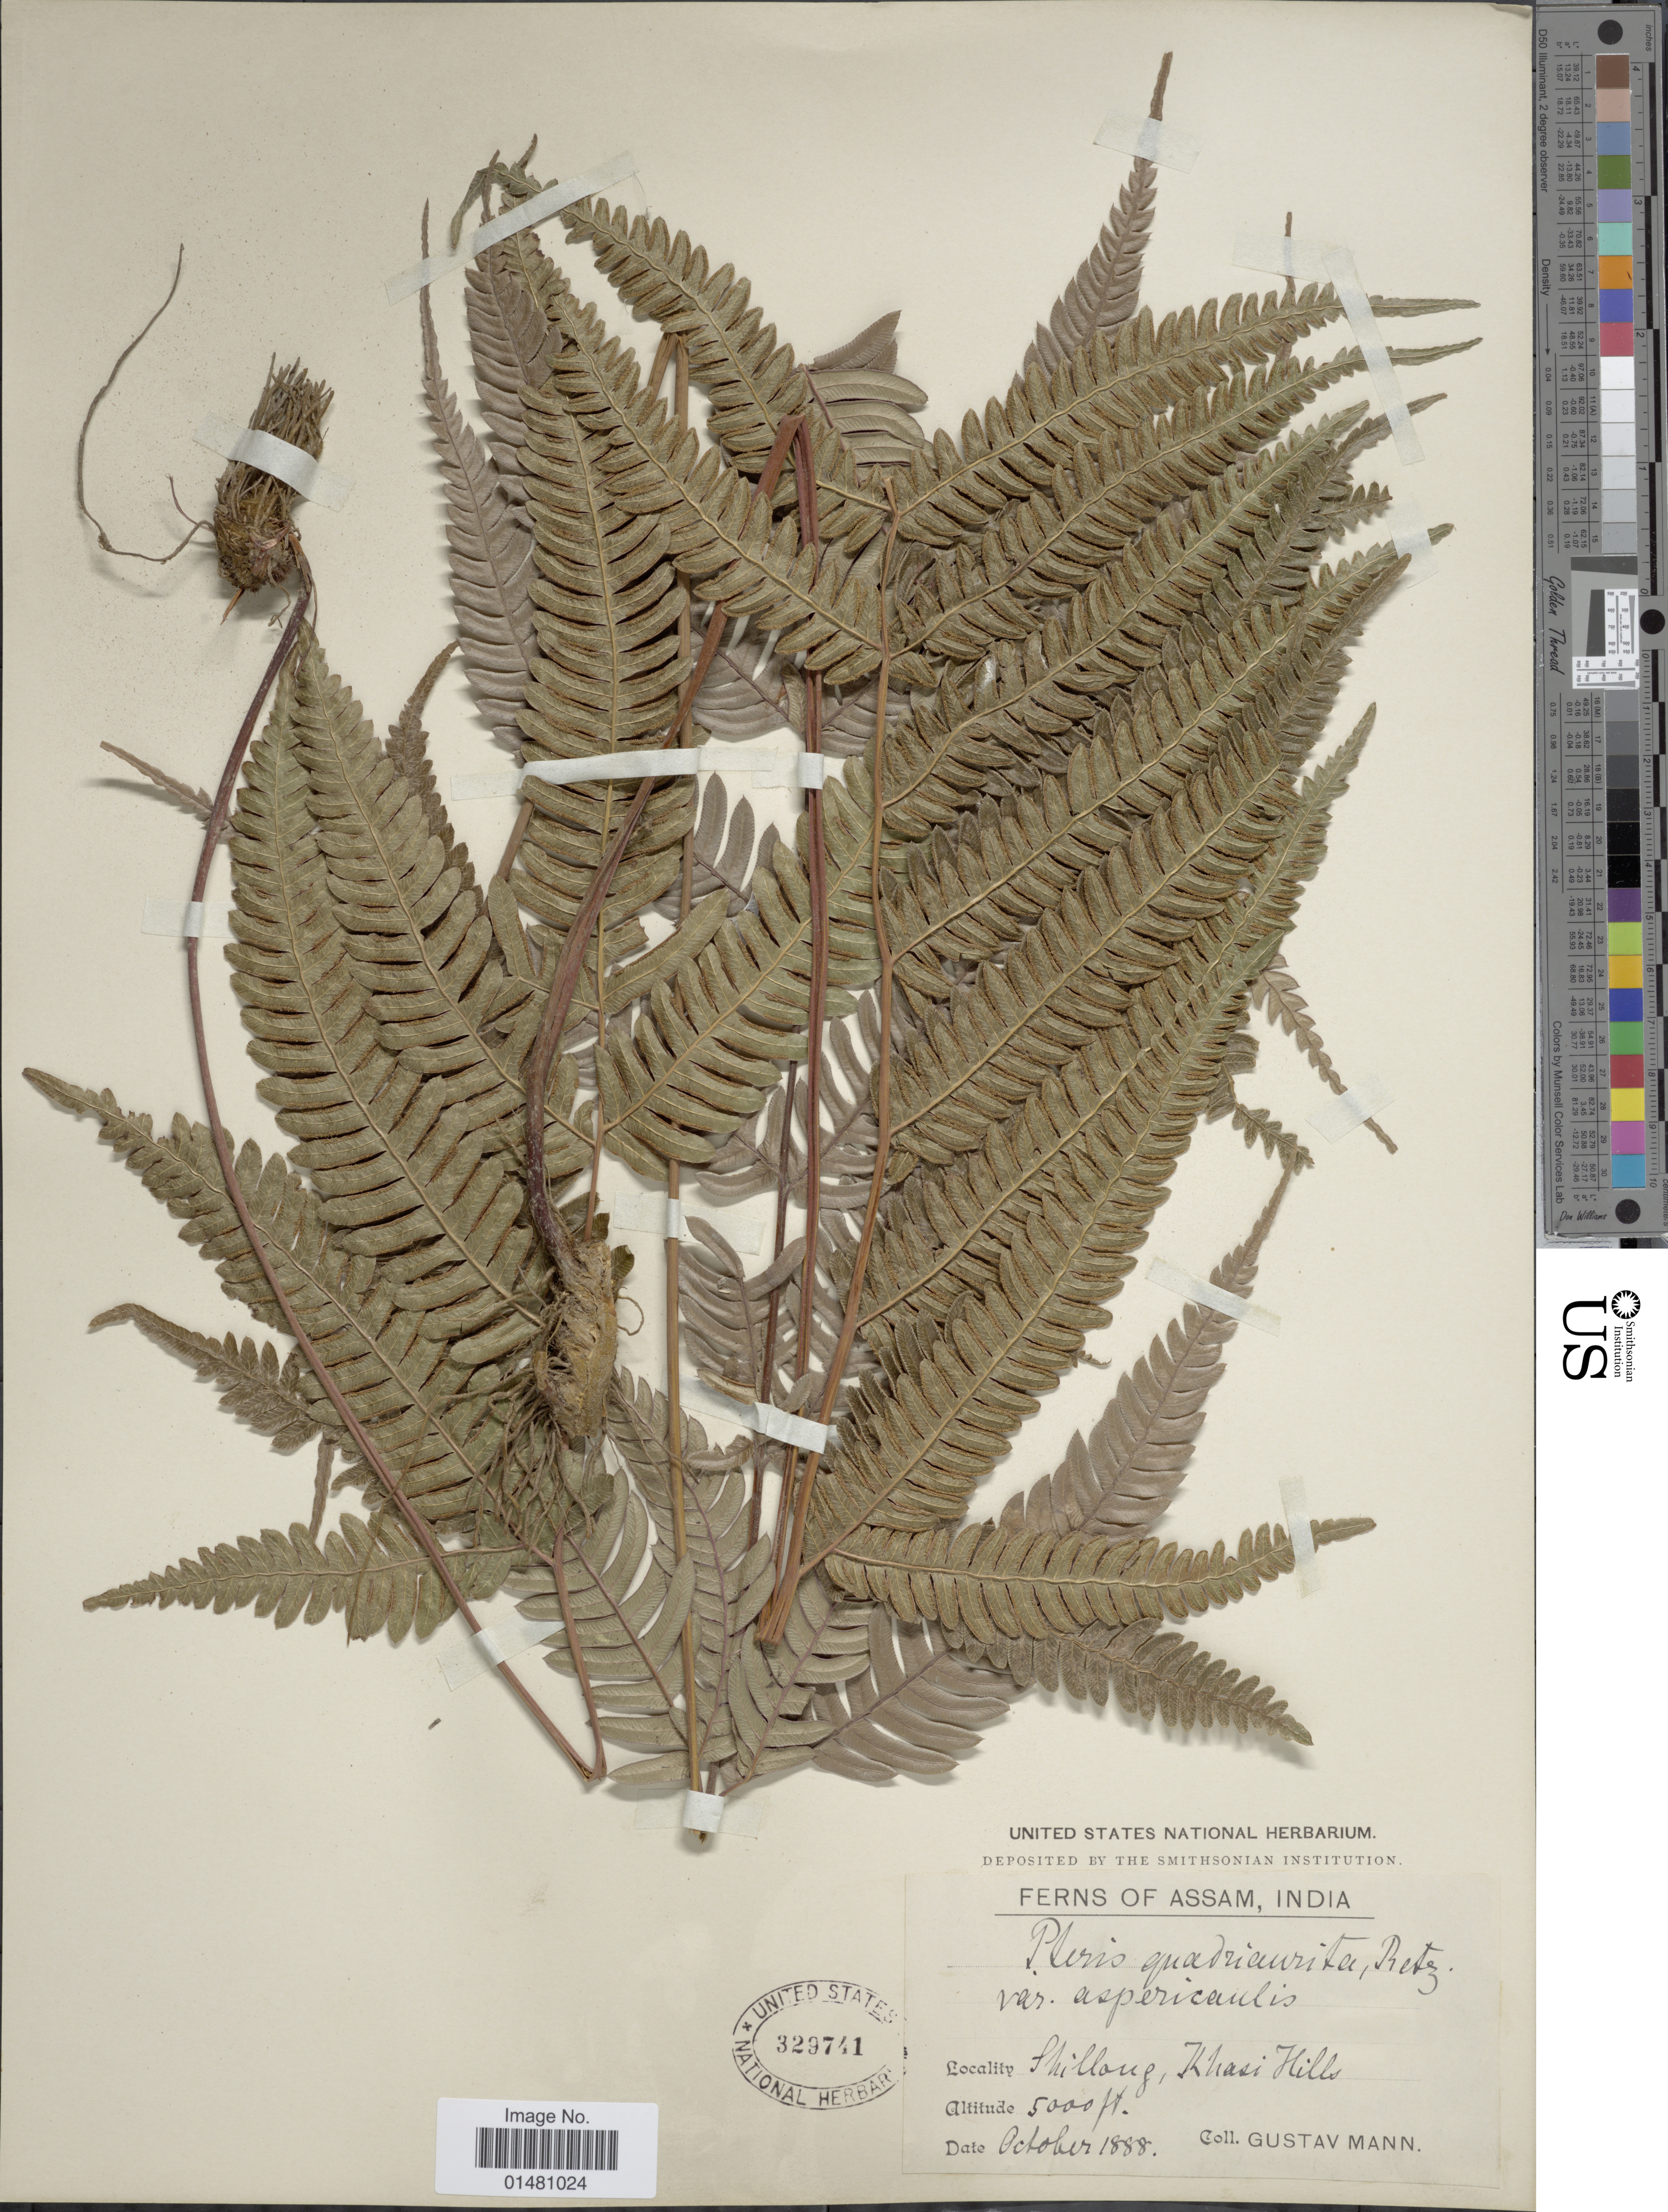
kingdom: Plantae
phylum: Tracheophyta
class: Polypodiopsida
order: Polypodiales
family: Pteridaceae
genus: Pteris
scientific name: Pteris quadriaurita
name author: Retz.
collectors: G. Mann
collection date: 1888-10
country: India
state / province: Meghalaya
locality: Shillong, Khasi Hills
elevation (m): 1524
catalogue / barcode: US 329741